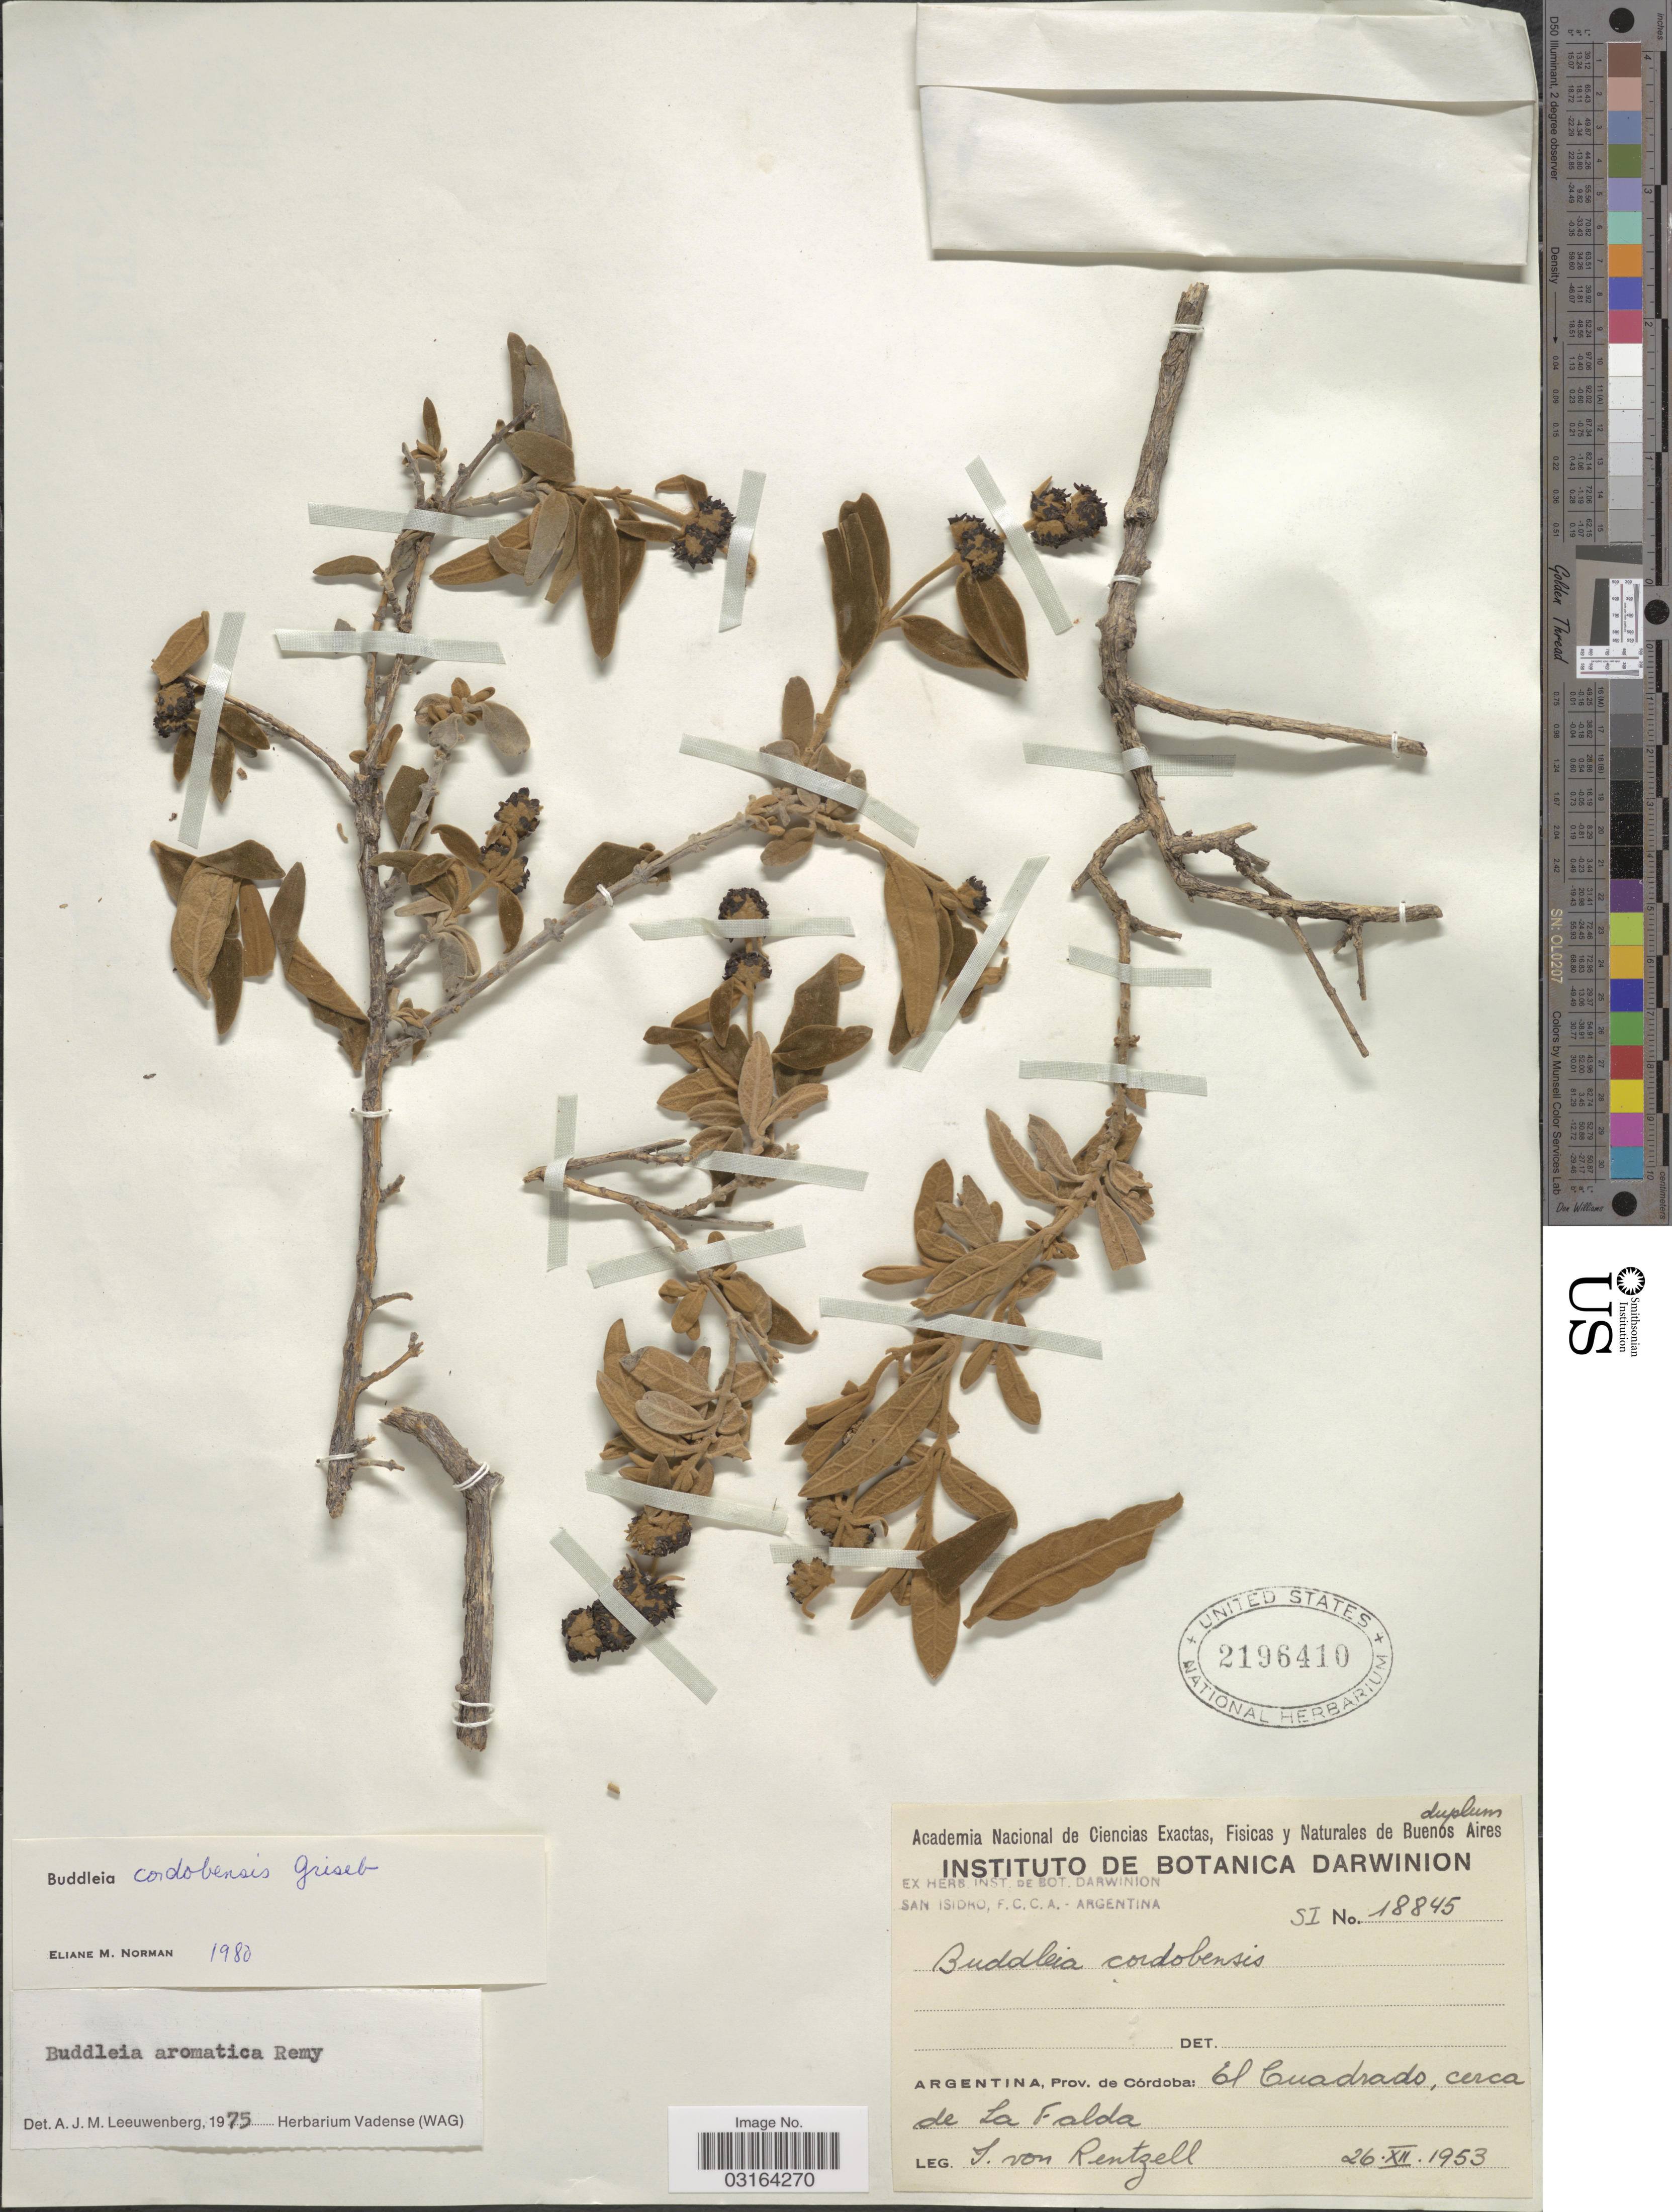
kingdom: Plantae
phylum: Tracheophyta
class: Magnoliopsida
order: Lamiales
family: Scrophulariaceae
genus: Buddleja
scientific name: Buddleja cordobensis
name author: Griseb.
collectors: I. von Rentzell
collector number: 18845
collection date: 1953-12-26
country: Argentina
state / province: Cordoba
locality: Prov. de Cordoba: El Cuadrado, cerca de La Falda.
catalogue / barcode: US 2196410